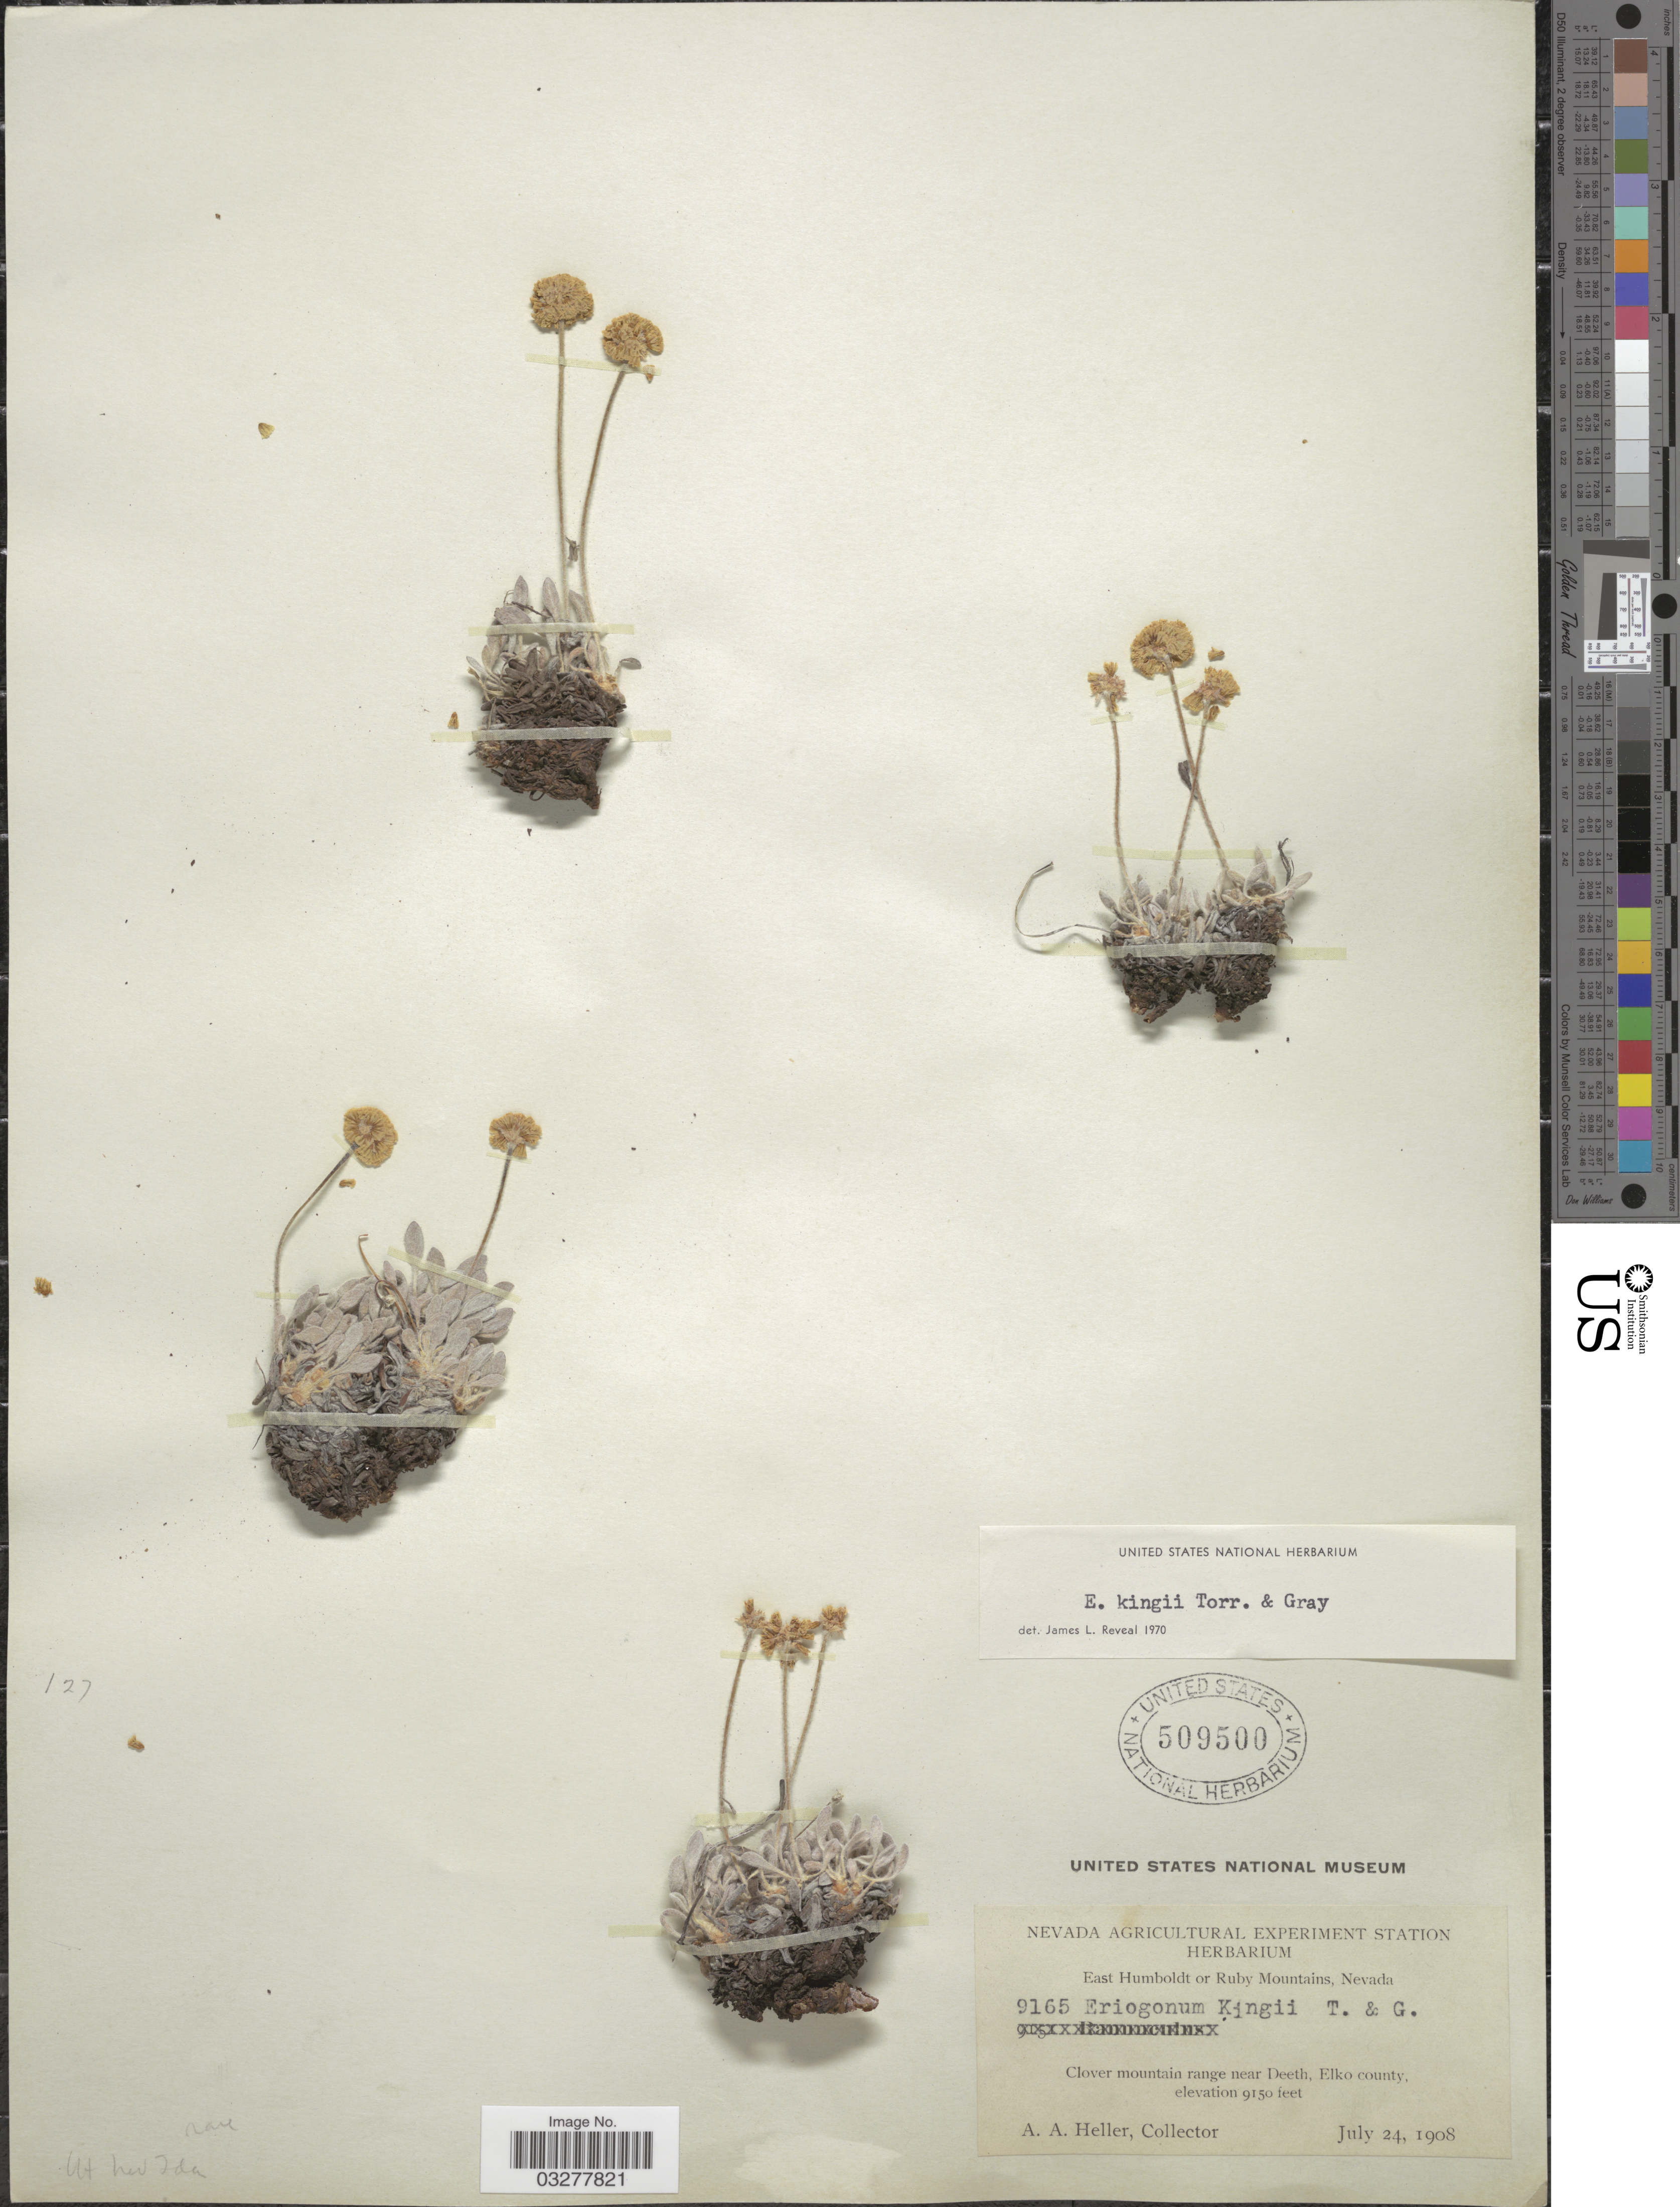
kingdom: Plantae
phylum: Tracheophyta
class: Magnoliopsida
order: Caryophyllales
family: Polygonaceae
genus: Eriogonum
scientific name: Eriogonum kingii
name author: Torr. & A. Gray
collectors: A. A. Heller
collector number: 9165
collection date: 1908-07-24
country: United States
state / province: Nevada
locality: East Humboldt or Ruby Mountains. Clover mountain range near Deeth, Elko county.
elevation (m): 2789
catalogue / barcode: US 509500